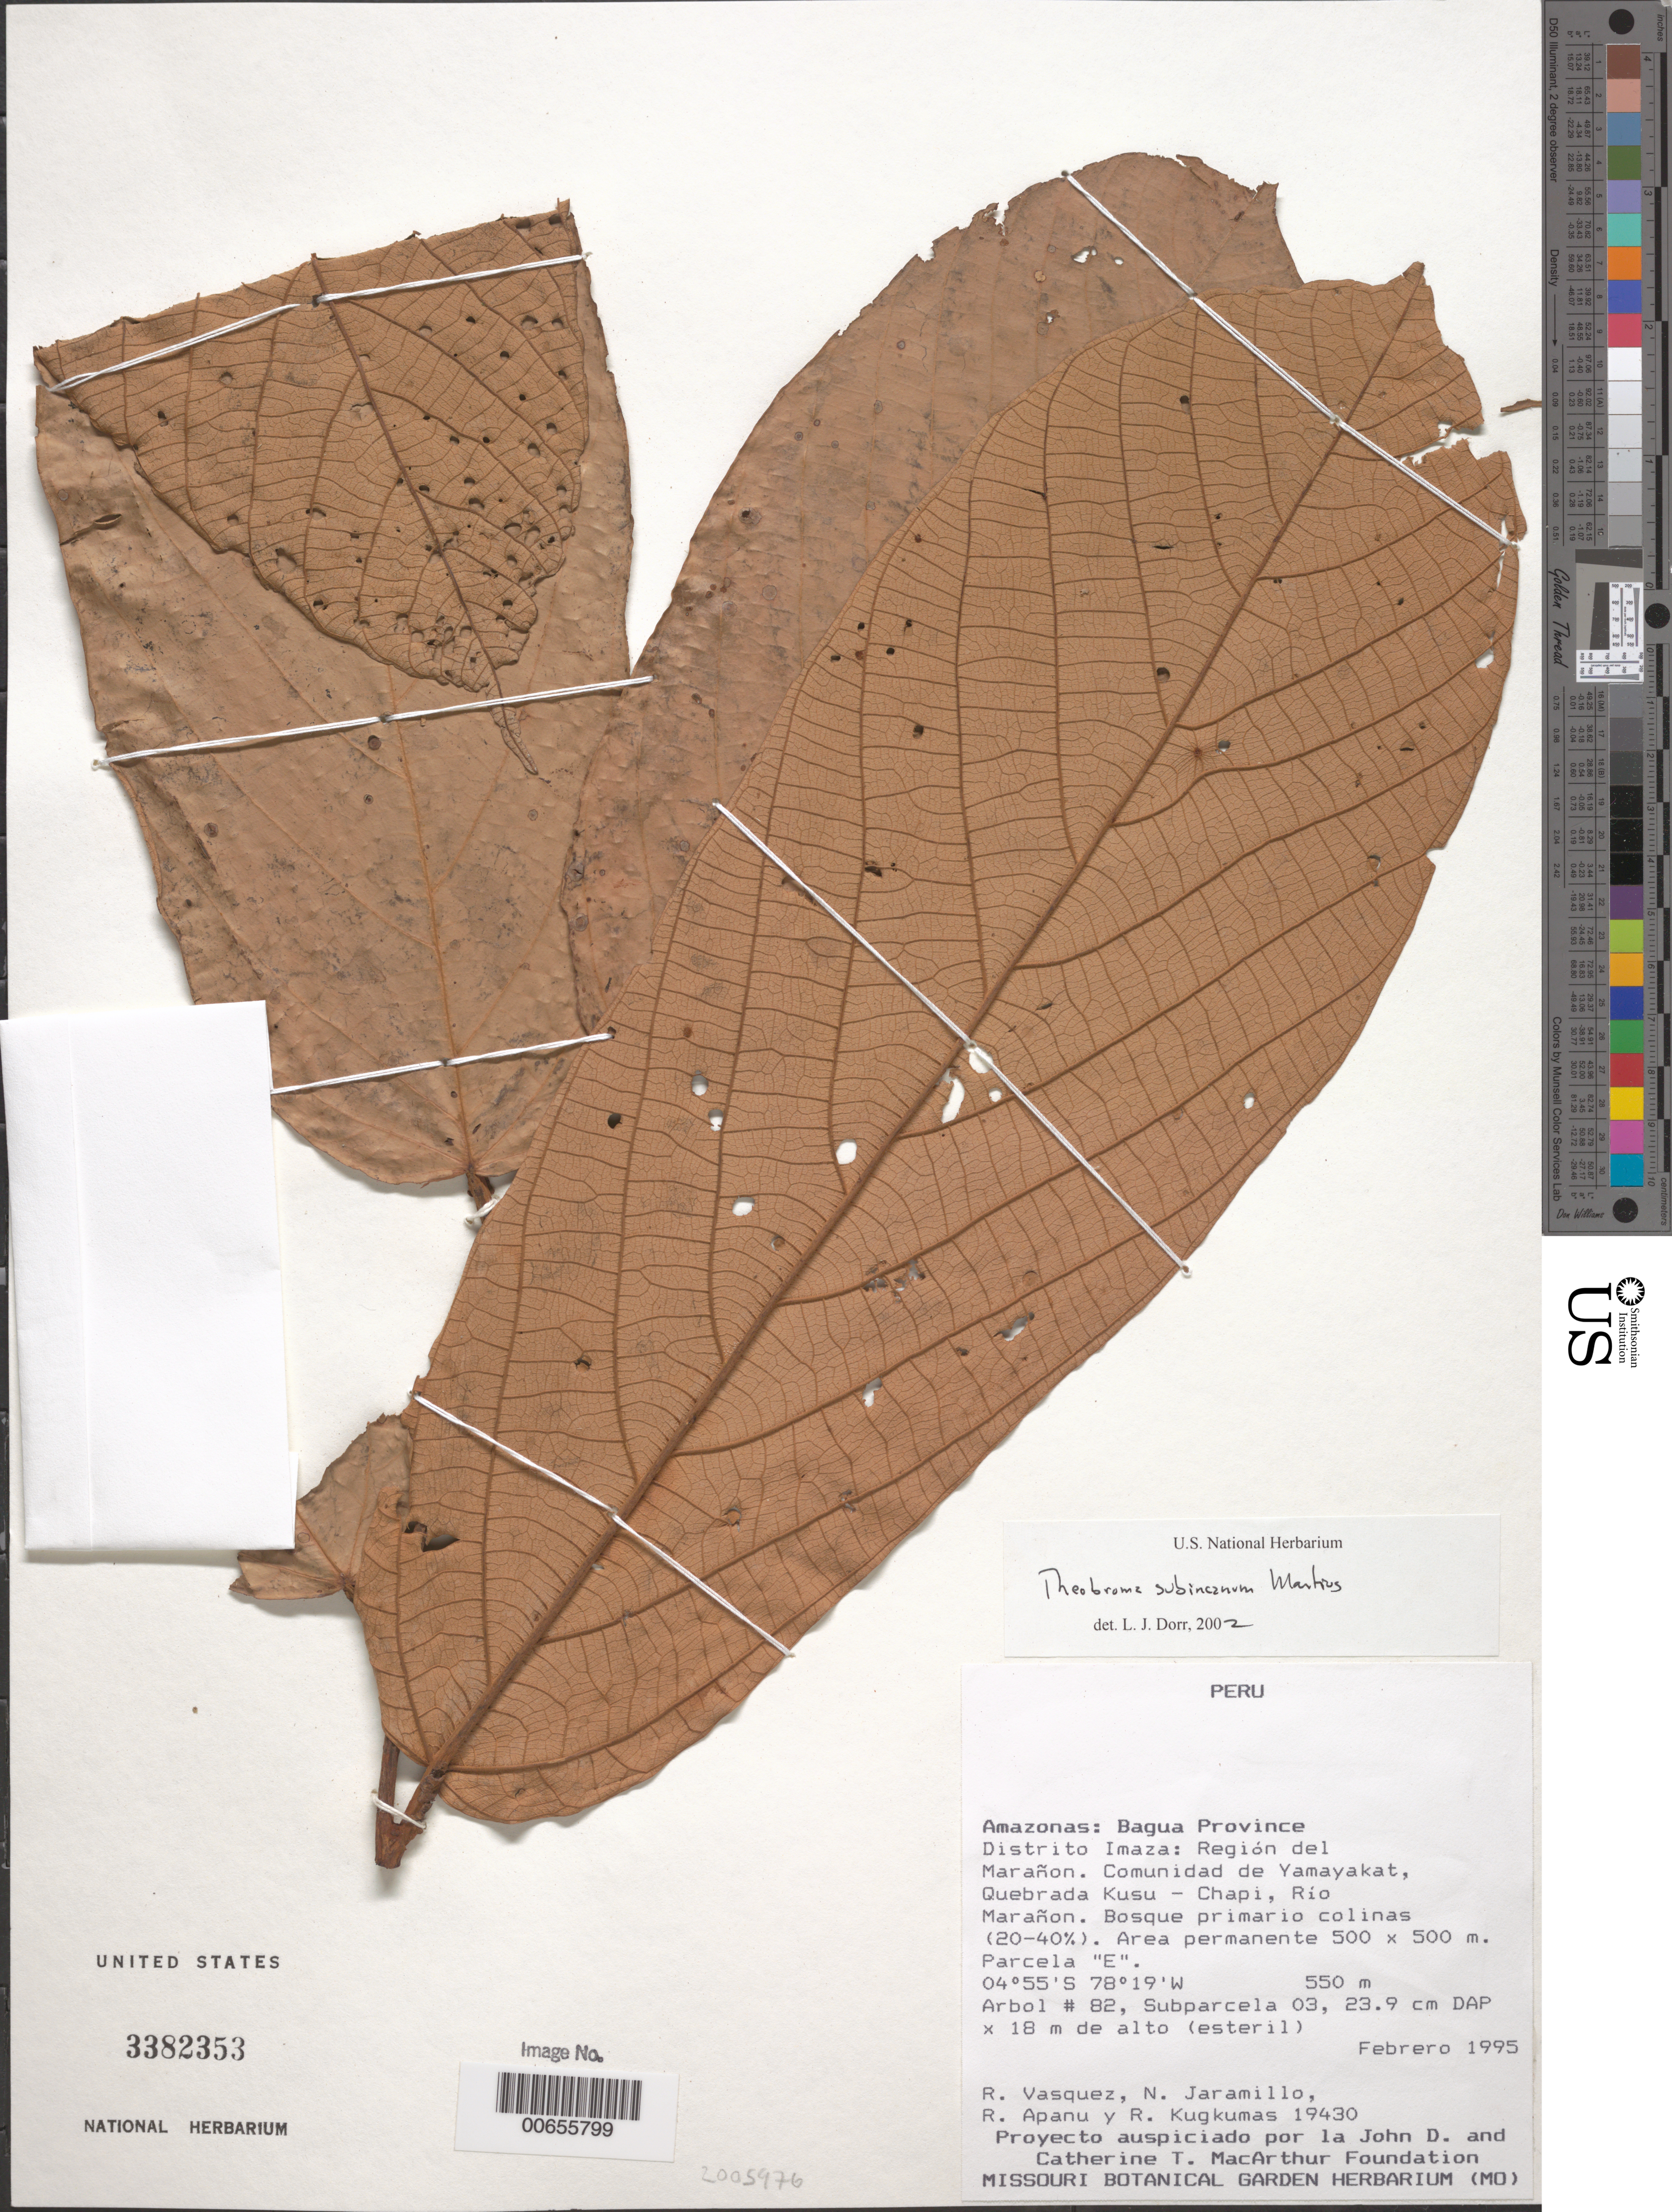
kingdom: Plantae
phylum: Tracheophyta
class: Magnoliopsida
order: Malvales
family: Malvaceae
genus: Theobroma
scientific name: Theobroma subincanum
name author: Mart.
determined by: Dorr, L. J., (BOT), Smithsonian Institution - National Museum of Natural History (UNITED STATES)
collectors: R. Vasquez, N. Jaramillo, R. Apanu N. & R. Kugkumas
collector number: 19430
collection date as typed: Feb 1995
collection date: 1995-02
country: Peru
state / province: Amazonas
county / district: Bagua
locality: Distrito Imaza: región del Marañon, comunidad de Yamayakat, Quebrada Kusu-Chapi, Río Marañon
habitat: Bosque primario colinas (20-40%). Area permanente 500 x 500 m. Parcela E.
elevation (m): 550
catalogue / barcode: US 3382353